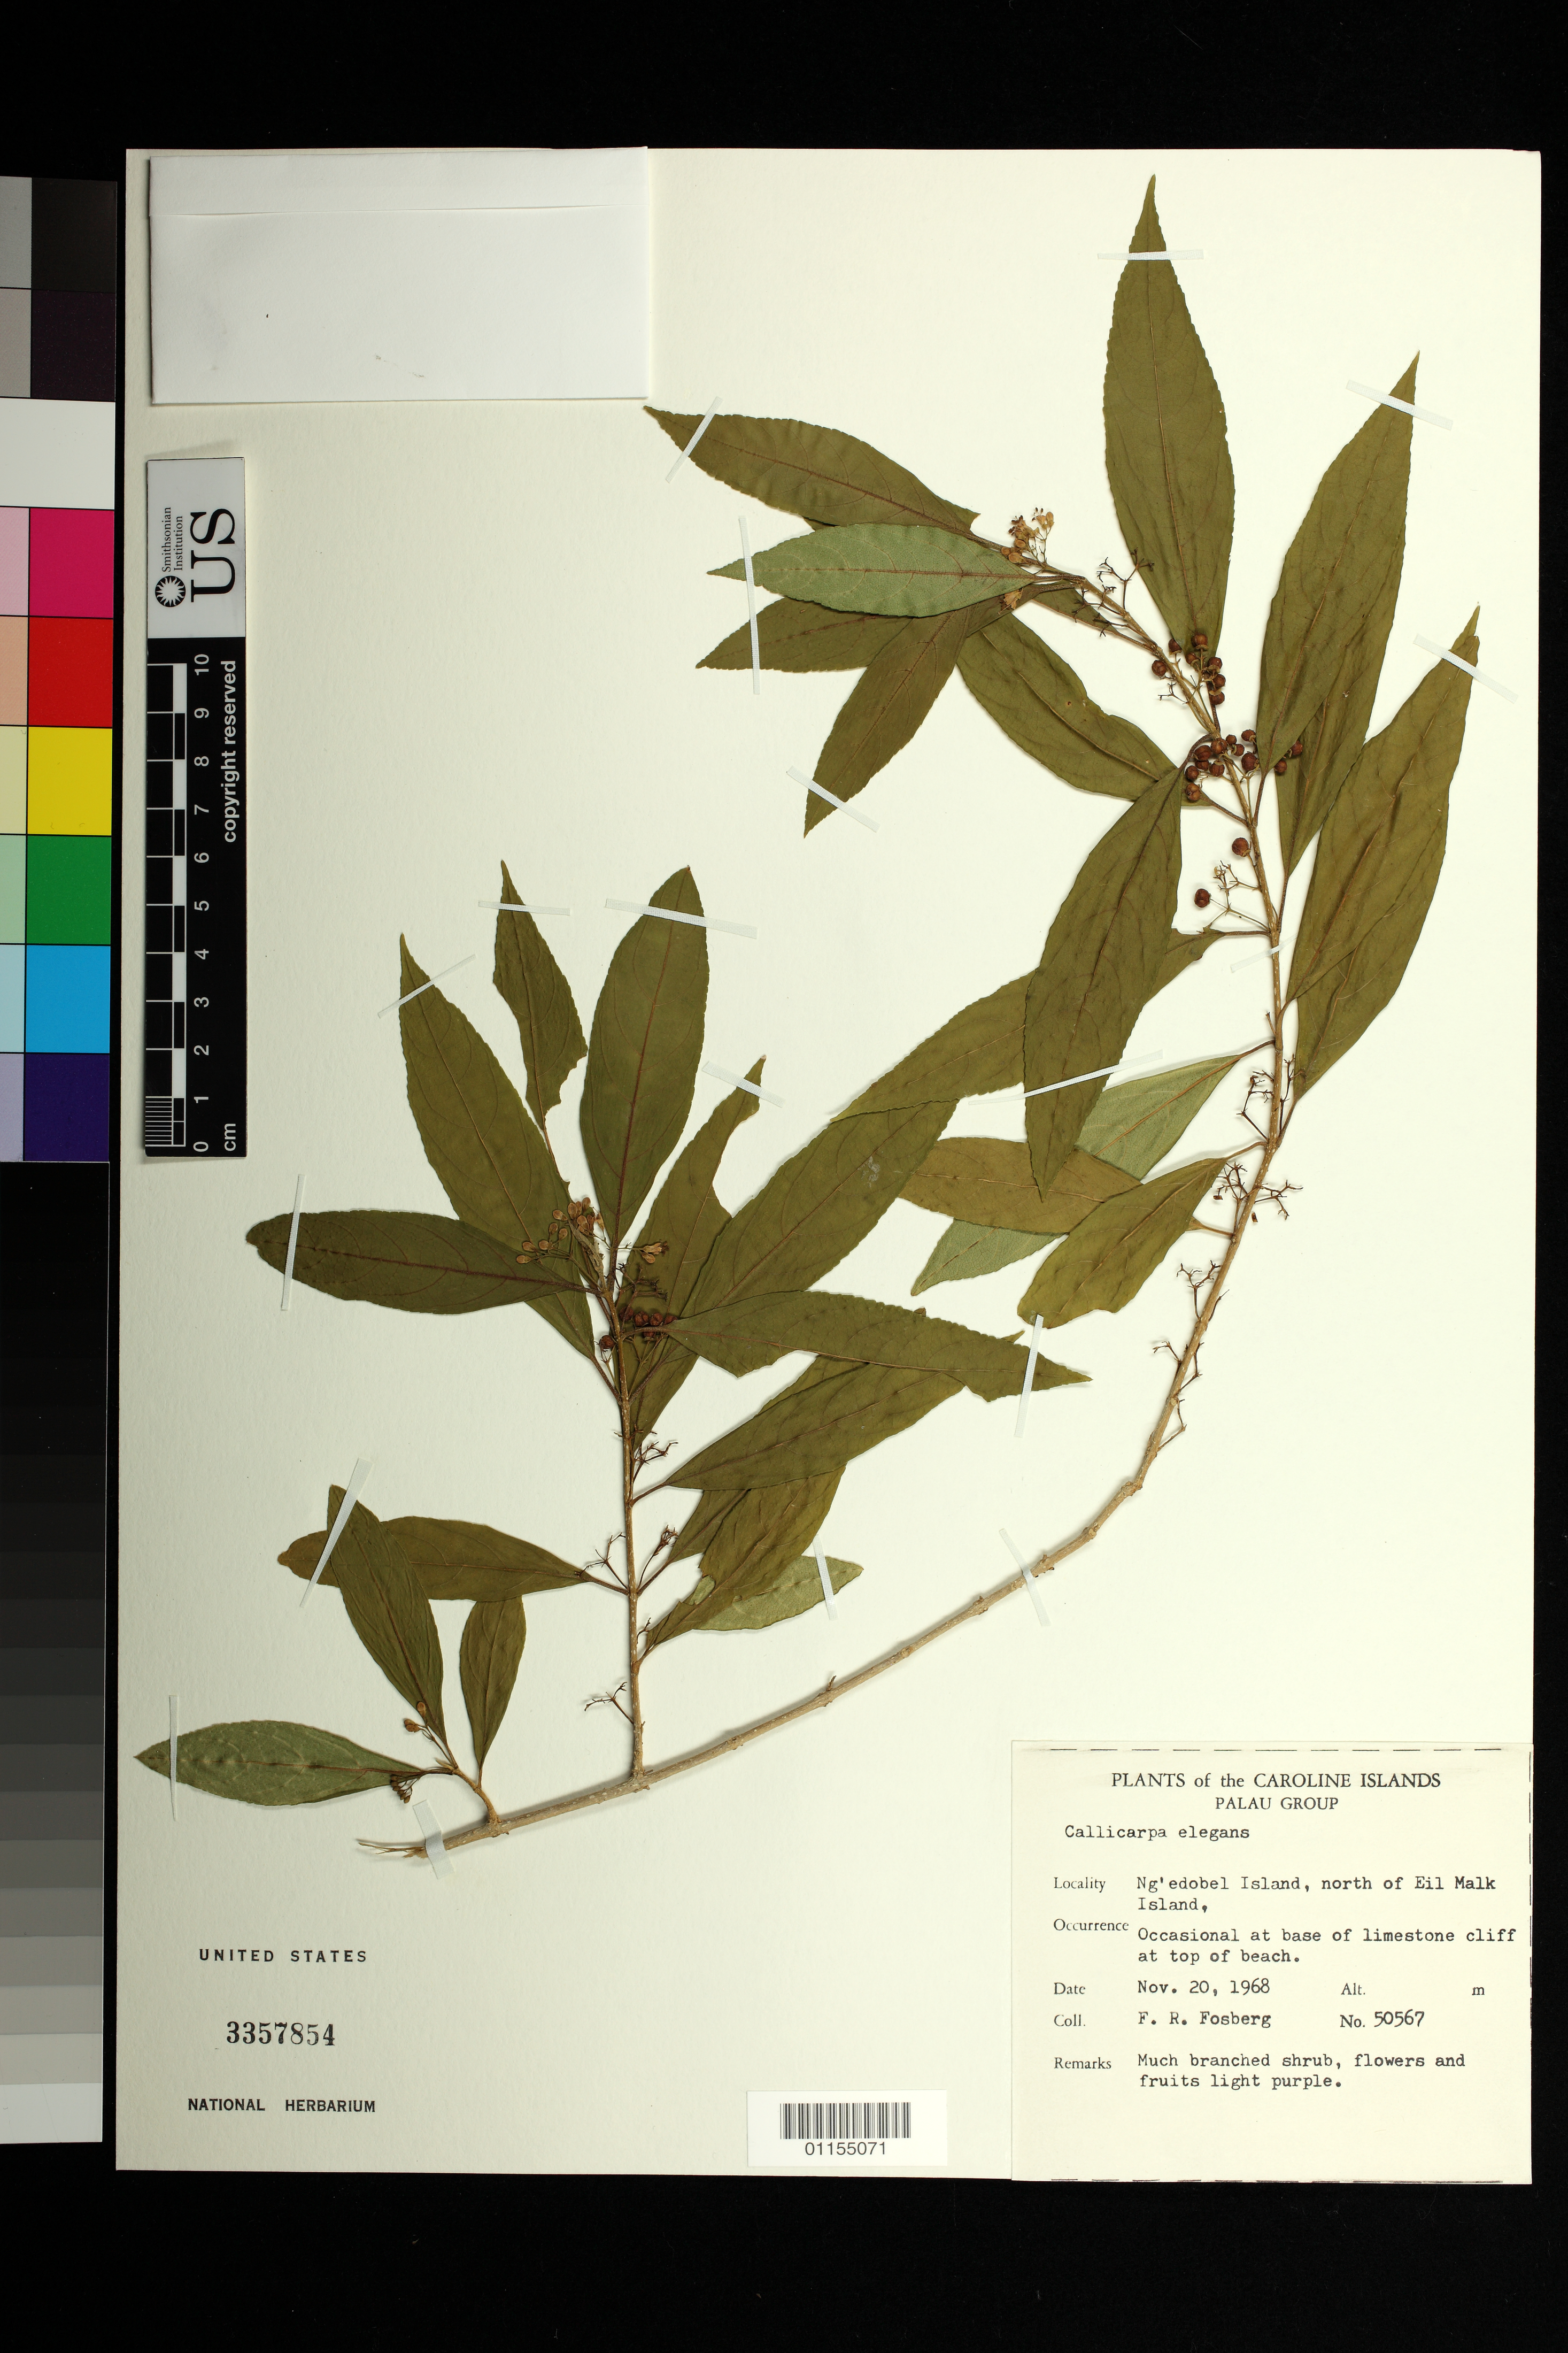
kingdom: Plantae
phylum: Tracheophyta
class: Magnoliopsida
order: Lamiales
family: Lamiaceae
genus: Callicarpa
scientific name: Callicarpa elegans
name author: Hayek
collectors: F. R. Fosberg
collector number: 50567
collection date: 1968-11-20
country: Palau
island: Ngedobel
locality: Ng'edobel Island, north of Eil Malk Island.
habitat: Occasional at base of limestone cliff at top of beach.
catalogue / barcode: US 3357854